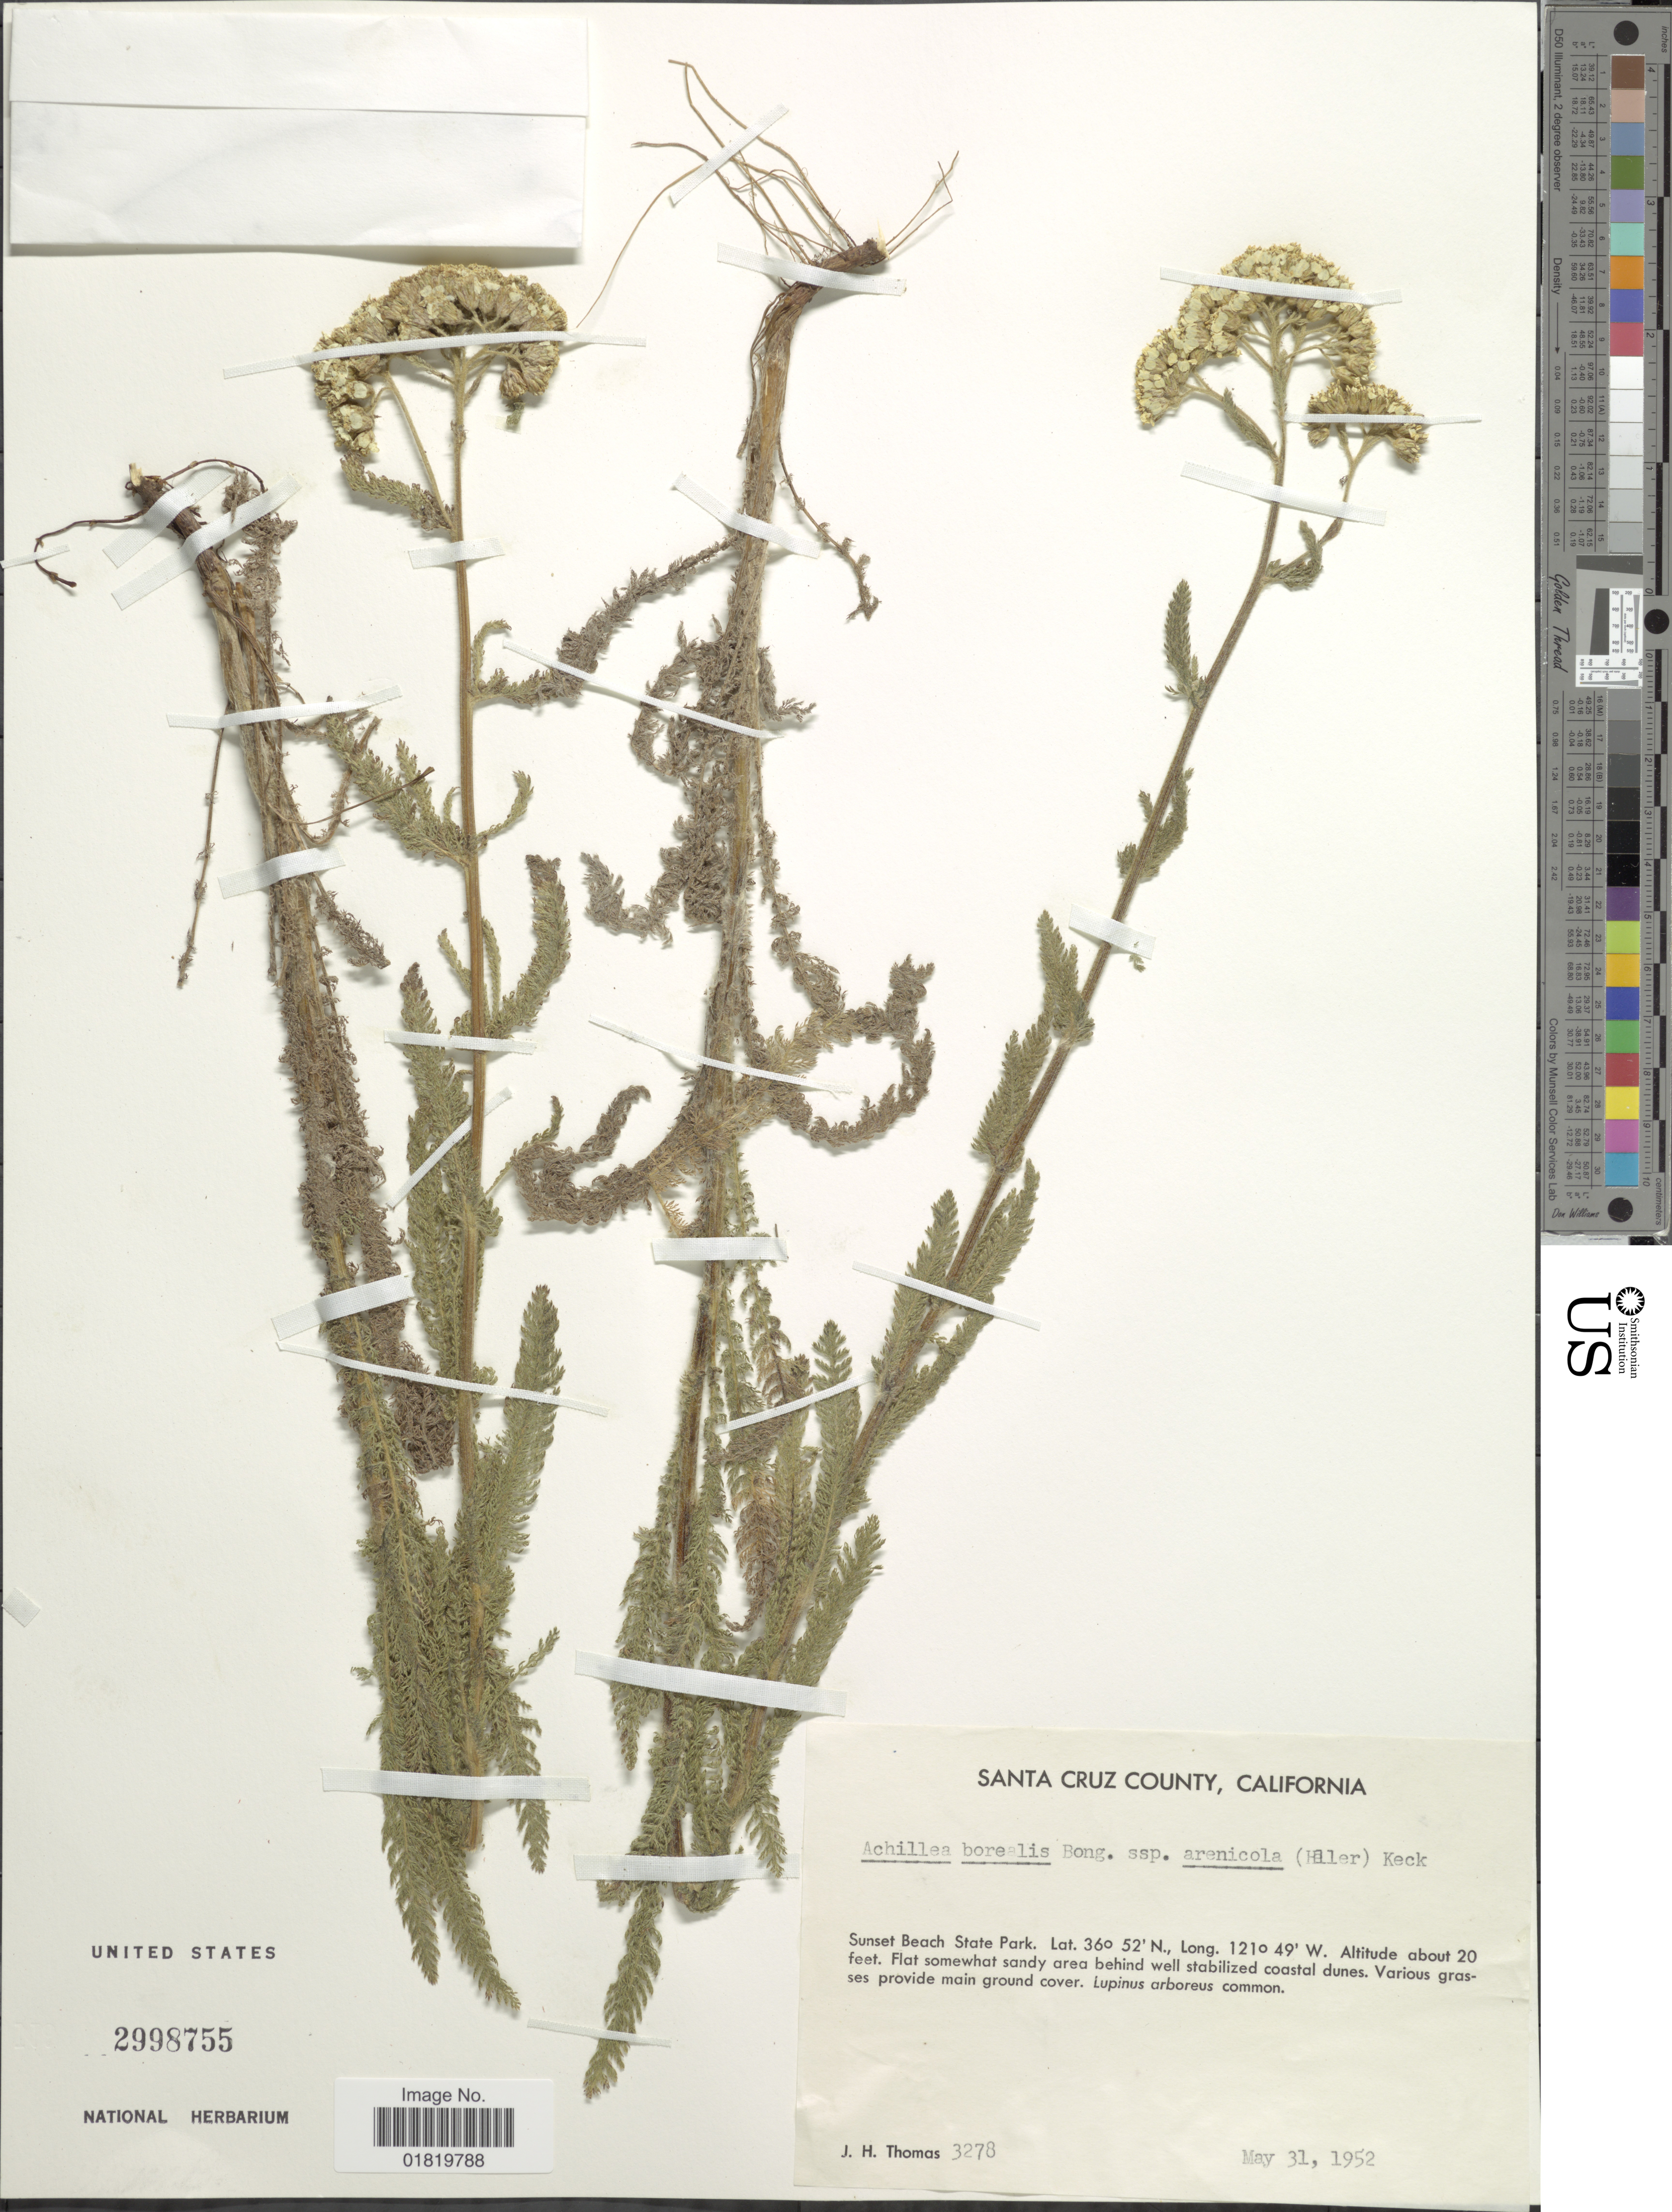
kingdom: Plantae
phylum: Tracheophyta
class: Magnoliopsida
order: Asterales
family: Asteraceae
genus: Achillea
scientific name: Achillea borealis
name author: Bong.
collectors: J. H. Thomas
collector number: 3278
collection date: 1952-05-31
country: United States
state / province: California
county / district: Santa Cruz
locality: Santa Cruz County, California. Sunset Beach State Park.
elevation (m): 6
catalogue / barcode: US 2998755